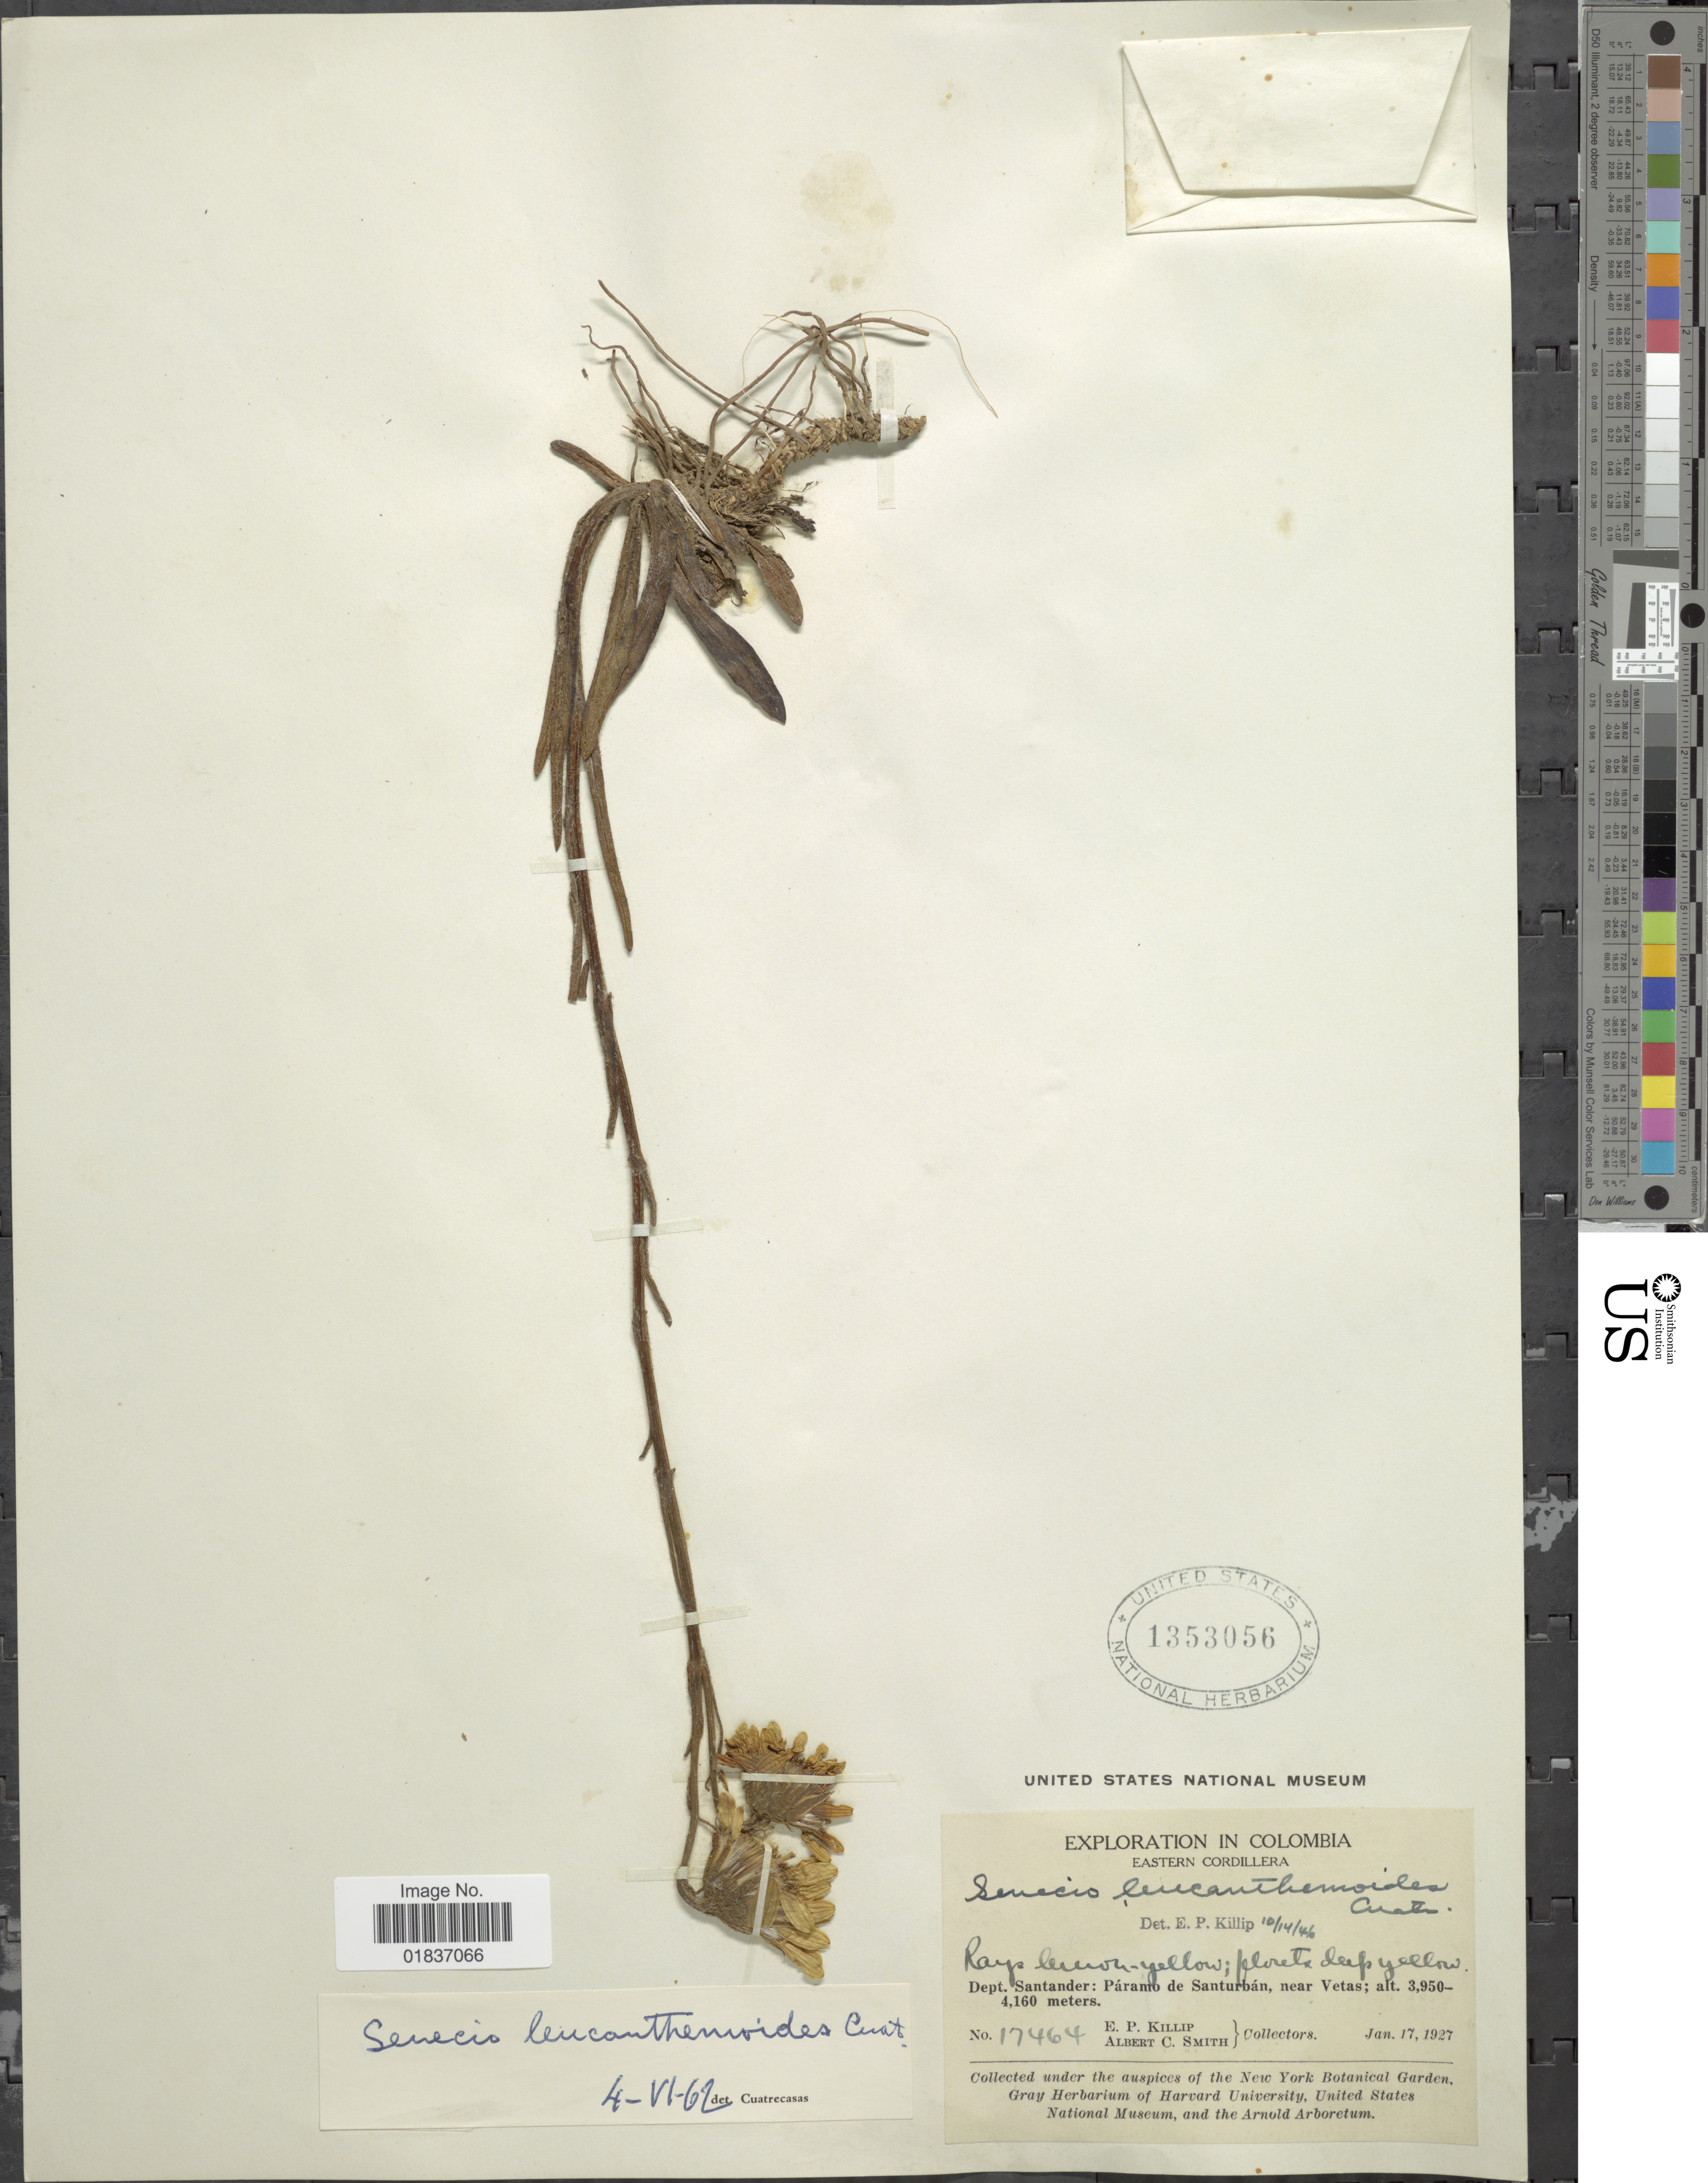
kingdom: Plantae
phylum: Tracheophyta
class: Magnoliopsida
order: Asterales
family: Asteraceae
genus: Senecio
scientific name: Senecio leucanthemioides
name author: Cuatrec.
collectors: E. P. Killip & A. C. Smith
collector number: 17464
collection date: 1927-01-17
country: Colombia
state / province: Santander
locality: Dept. Santander: Paramo de Santurban, near Vetas. Eastern Cordillera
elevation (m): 3950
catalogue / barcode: US 1353056